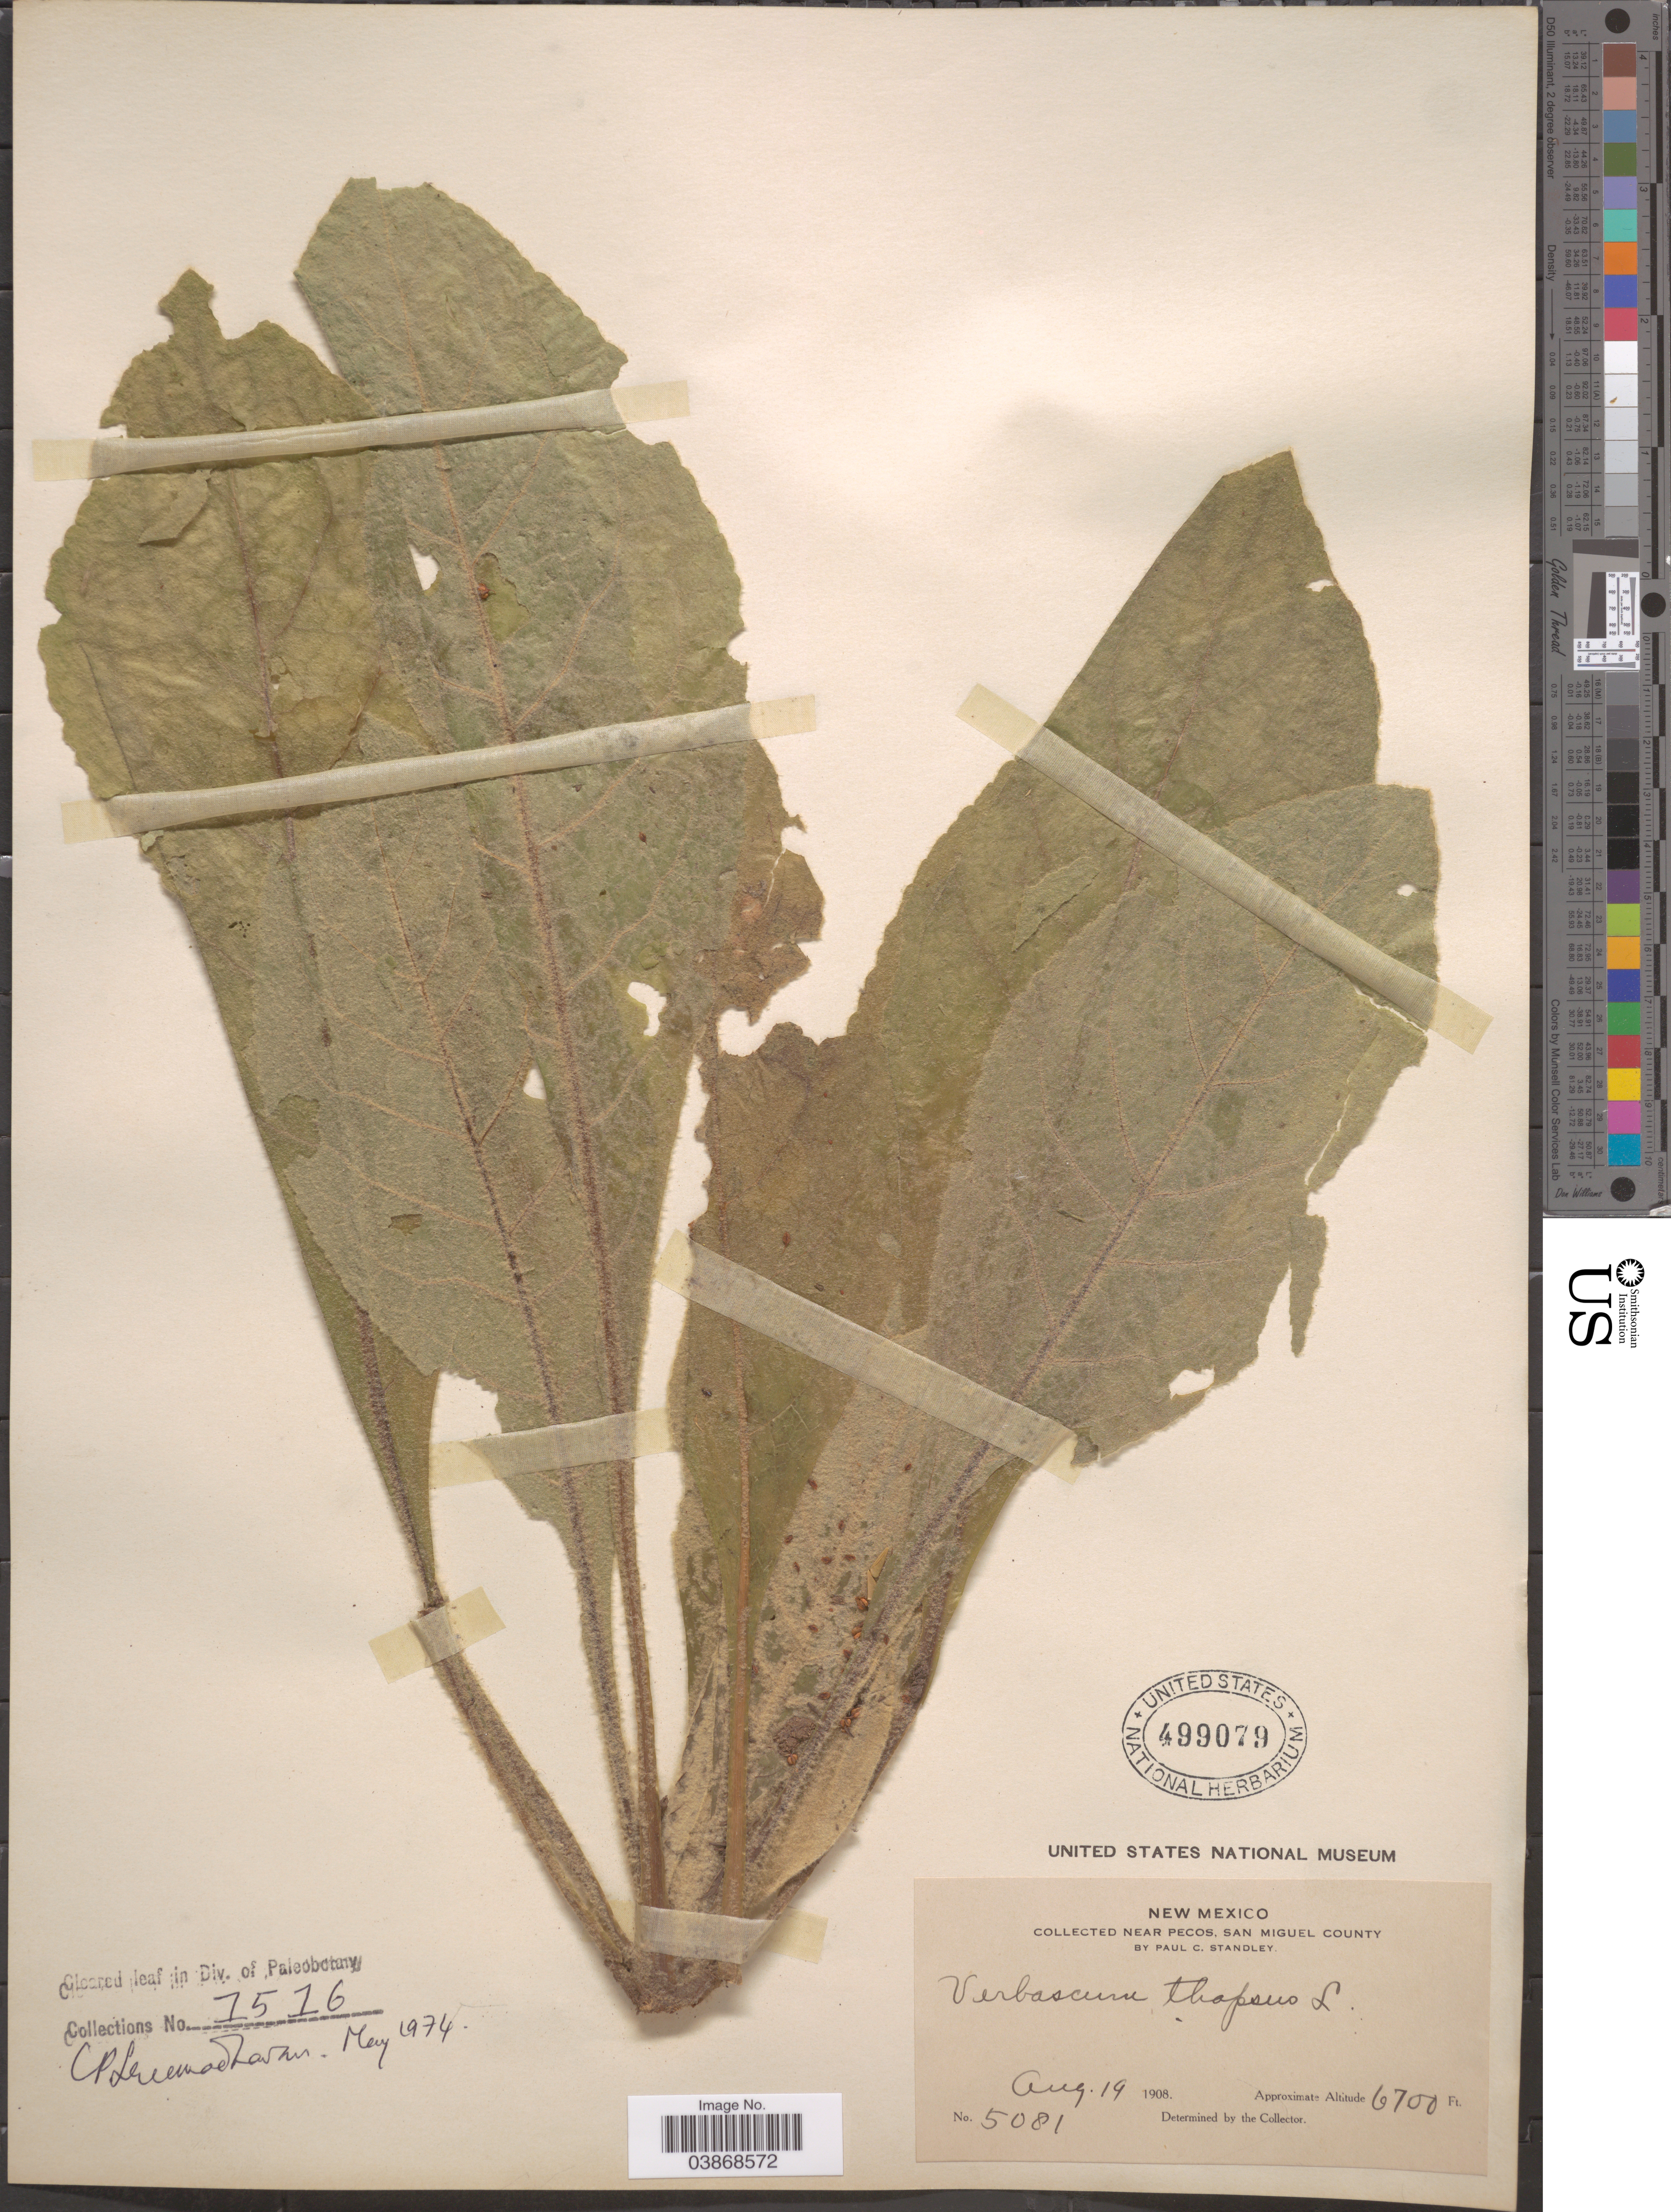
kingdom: Plantae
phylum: Tracheophyta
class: Magnoliopsida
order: Lamiales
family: Scrophulariaceae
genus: Verbascum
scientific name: Verbascum thapsus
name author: L.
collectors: P. C. Standley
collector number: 5081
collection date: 1908-08-19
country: United States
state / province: New Mexico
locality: Near Pecos, San Miguel County.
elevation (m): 2042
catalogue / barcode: US 499079